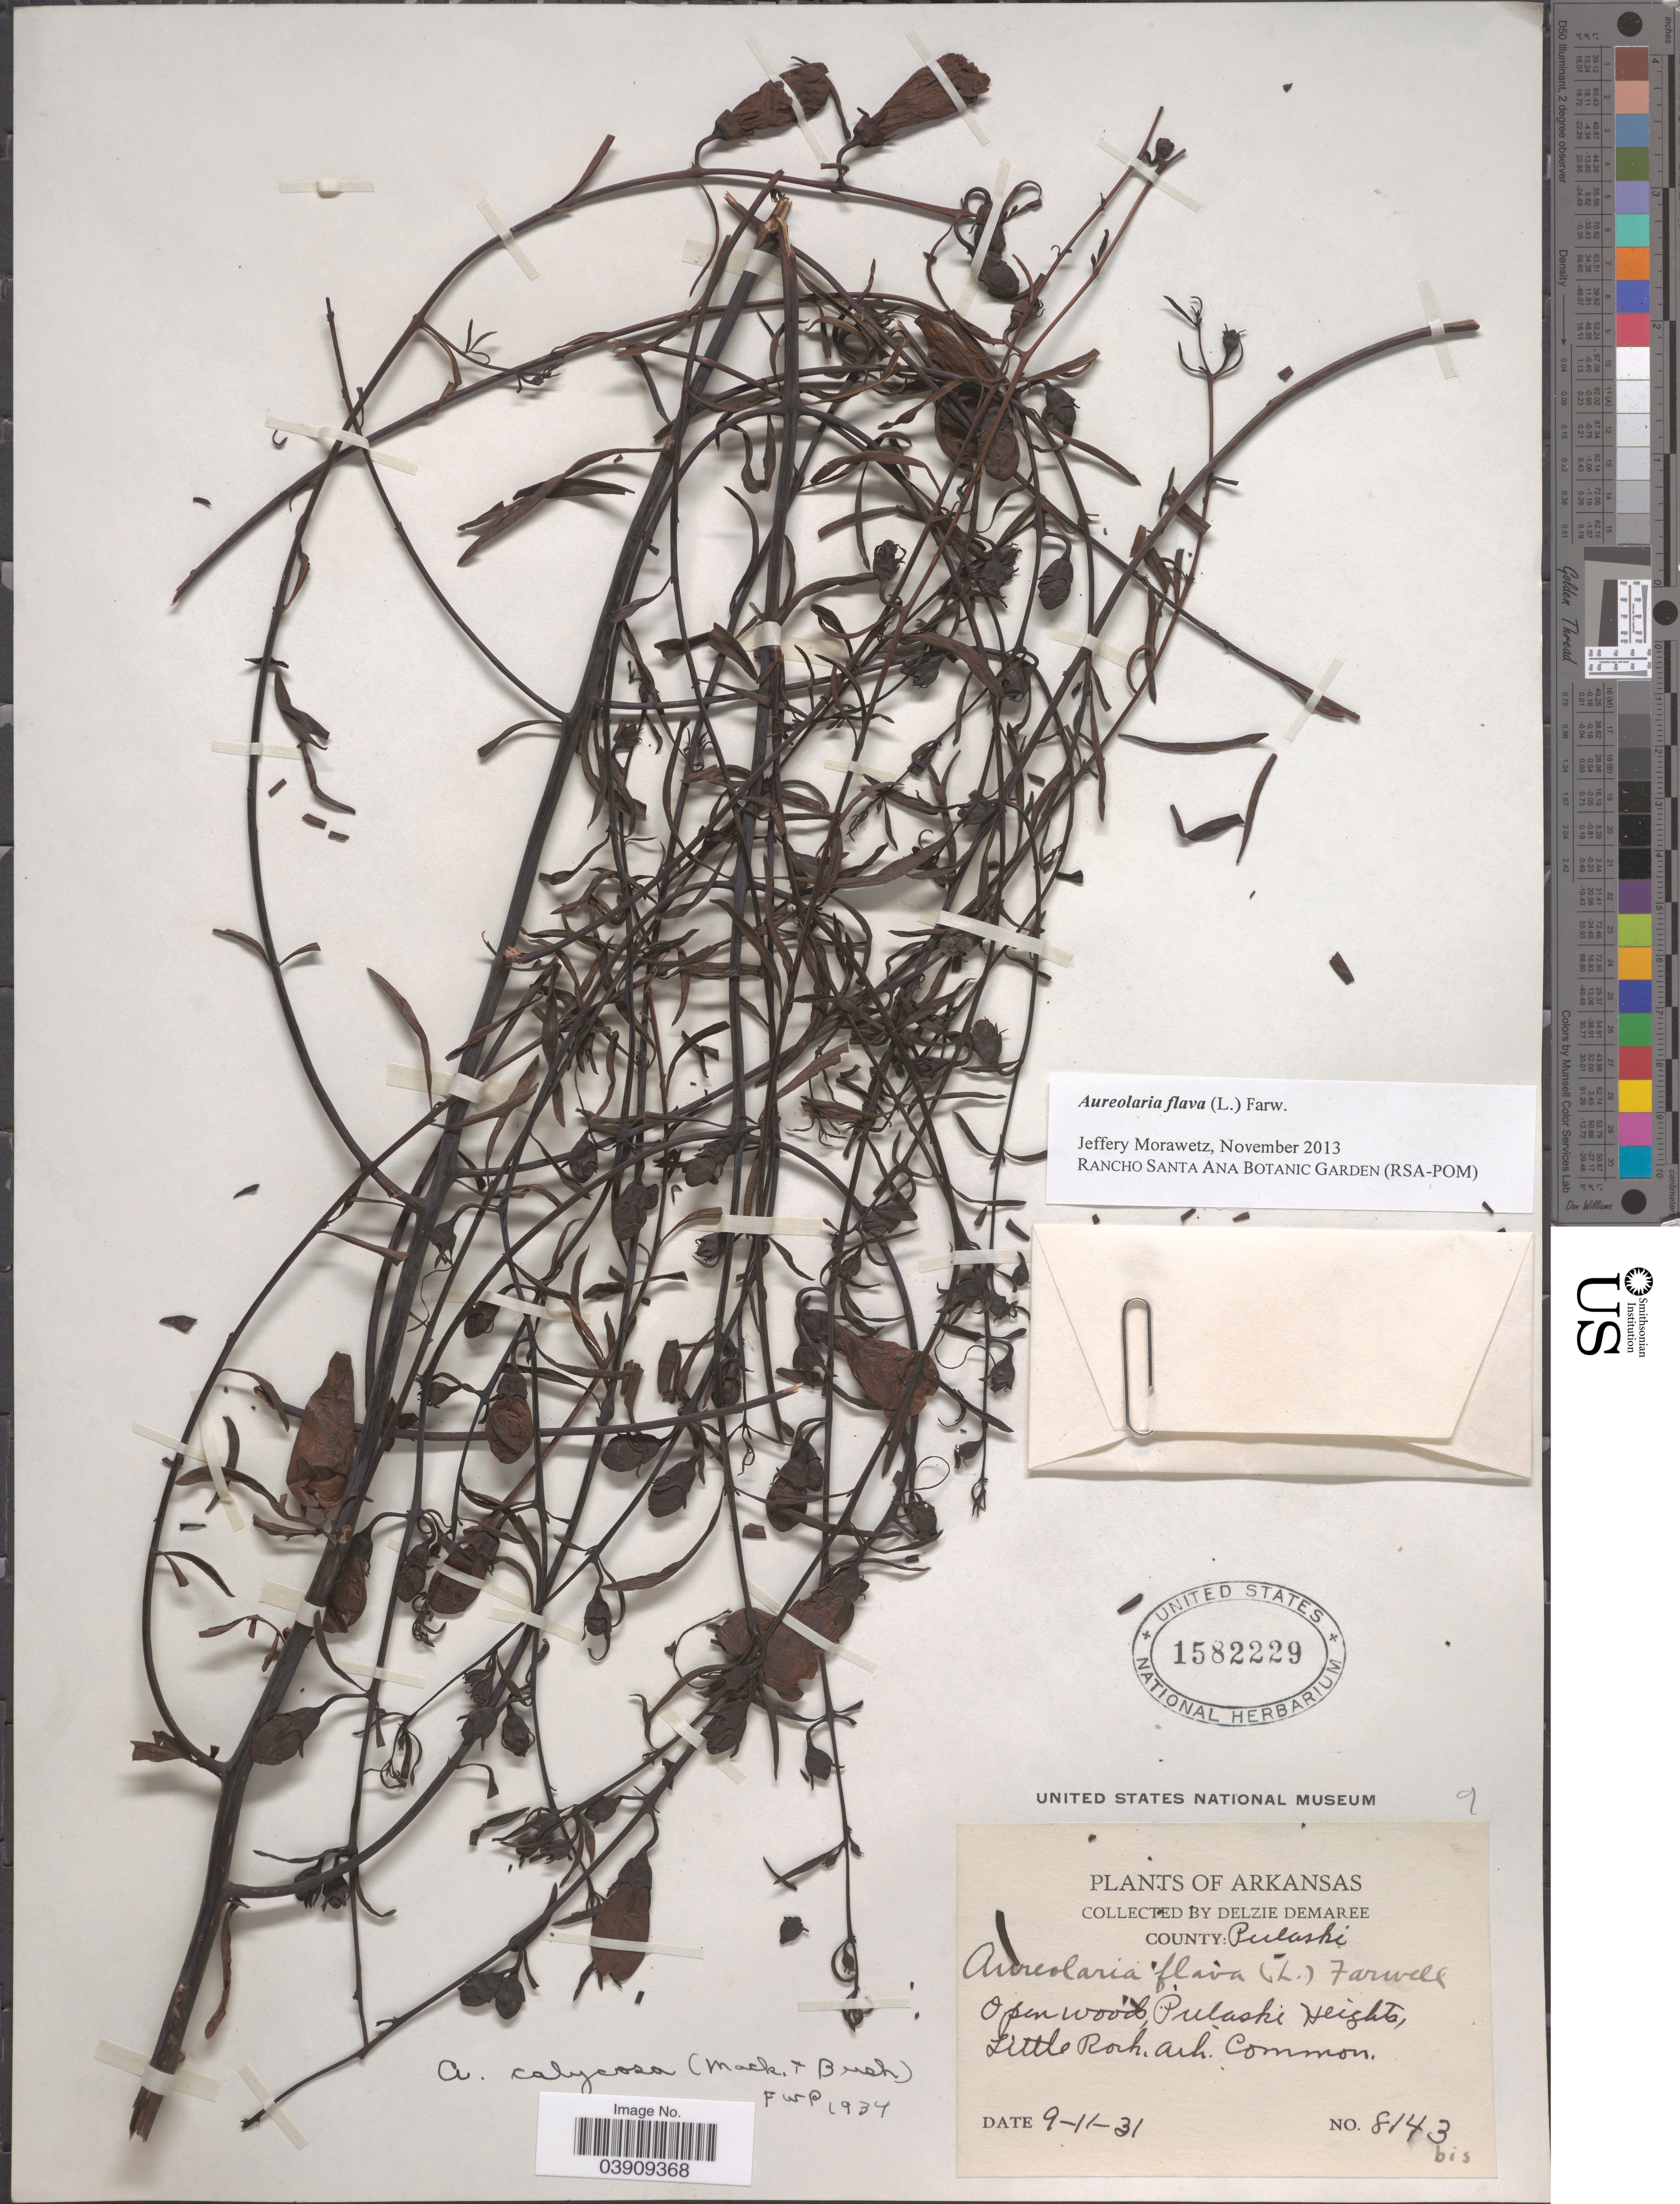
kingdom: Plantae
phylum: Tracheophyta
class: Magnoliopsida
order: Lamiales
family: Orobanchaceae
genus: Aureolaria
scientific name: Aureolaria flava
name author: (L.) Farw.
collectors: D. Demaree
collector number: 8143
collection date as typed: Transcribed d/m/y: 11/9/31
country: United States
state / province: Arkansas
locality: County: Pulaski. Pulaski Heights, Little Rock.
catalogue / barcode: US 1582229